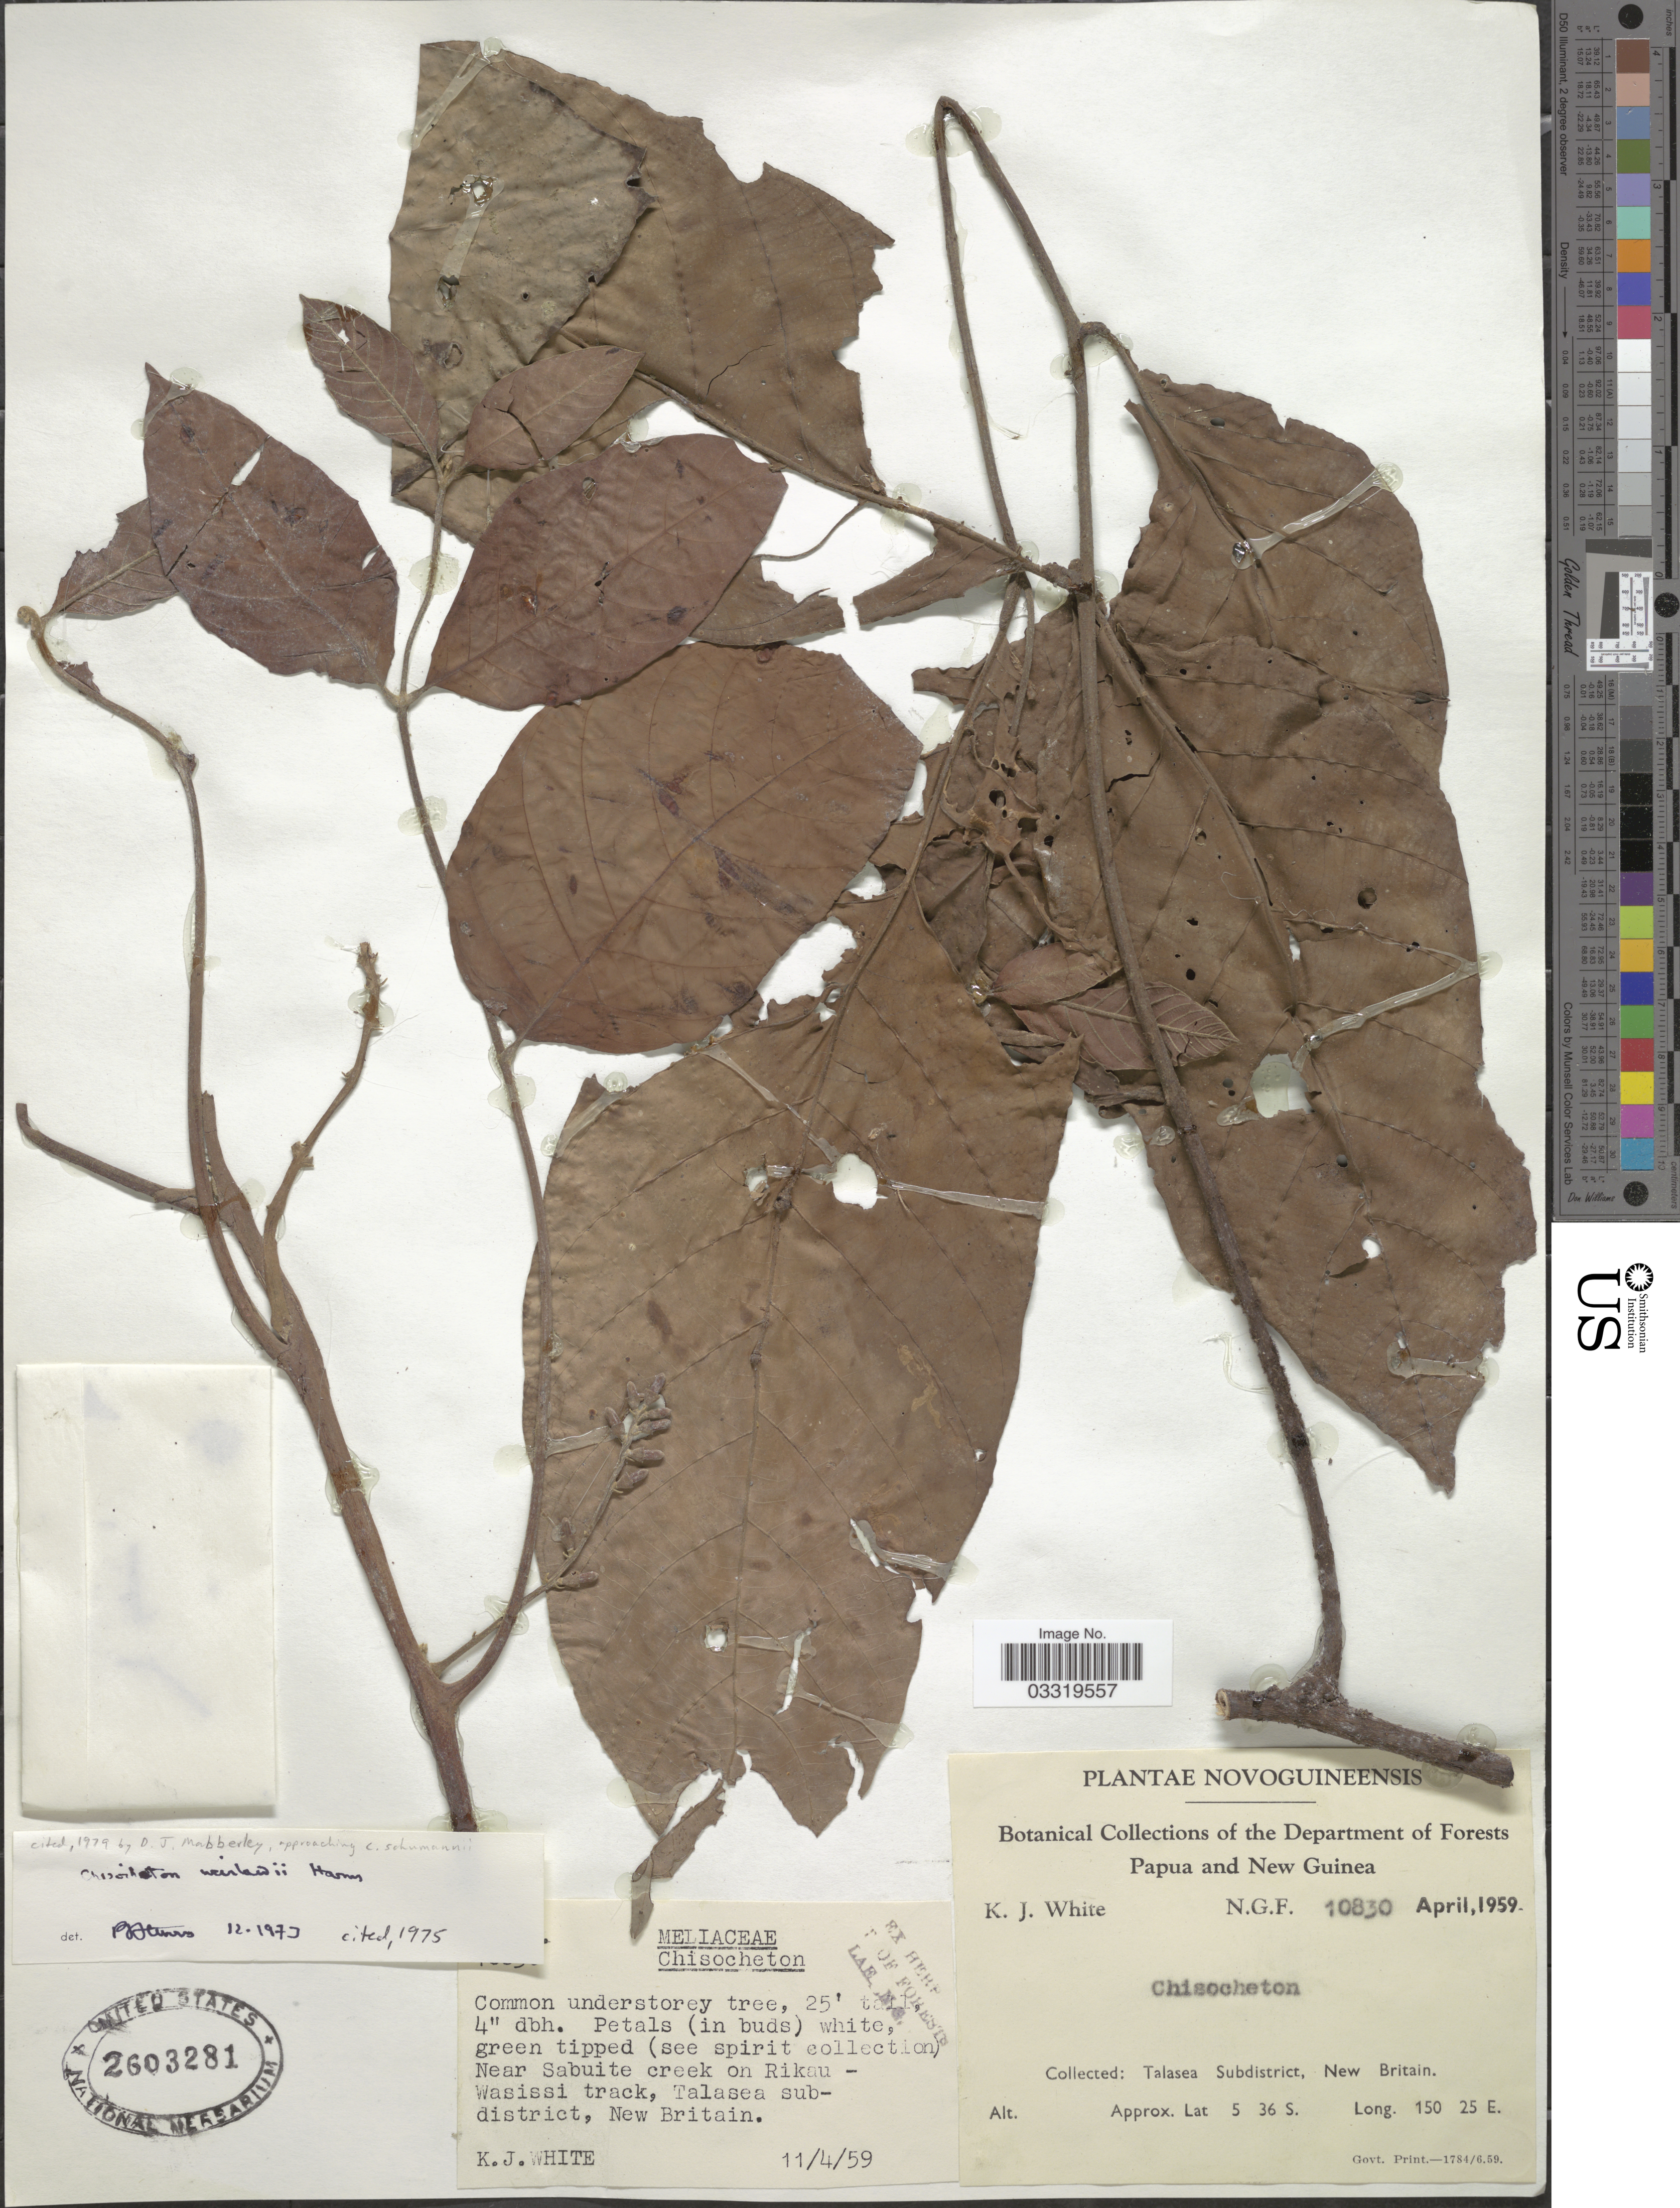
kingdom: Plantae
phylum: Tracheophyta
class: Magnoliopsida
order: Sapindales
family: Meliaceae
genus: Chisocheton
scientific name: Chisocheton lasiocarpus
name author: (Miq.) Valeton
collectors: K. J. White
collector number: NGF10830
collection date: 1959-04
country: Papua New Guinea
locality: Novoguineensis. Papua and New Guinea. [unsure placement] Talasea Subdistrict, New Britain.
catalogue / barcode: US 2603281